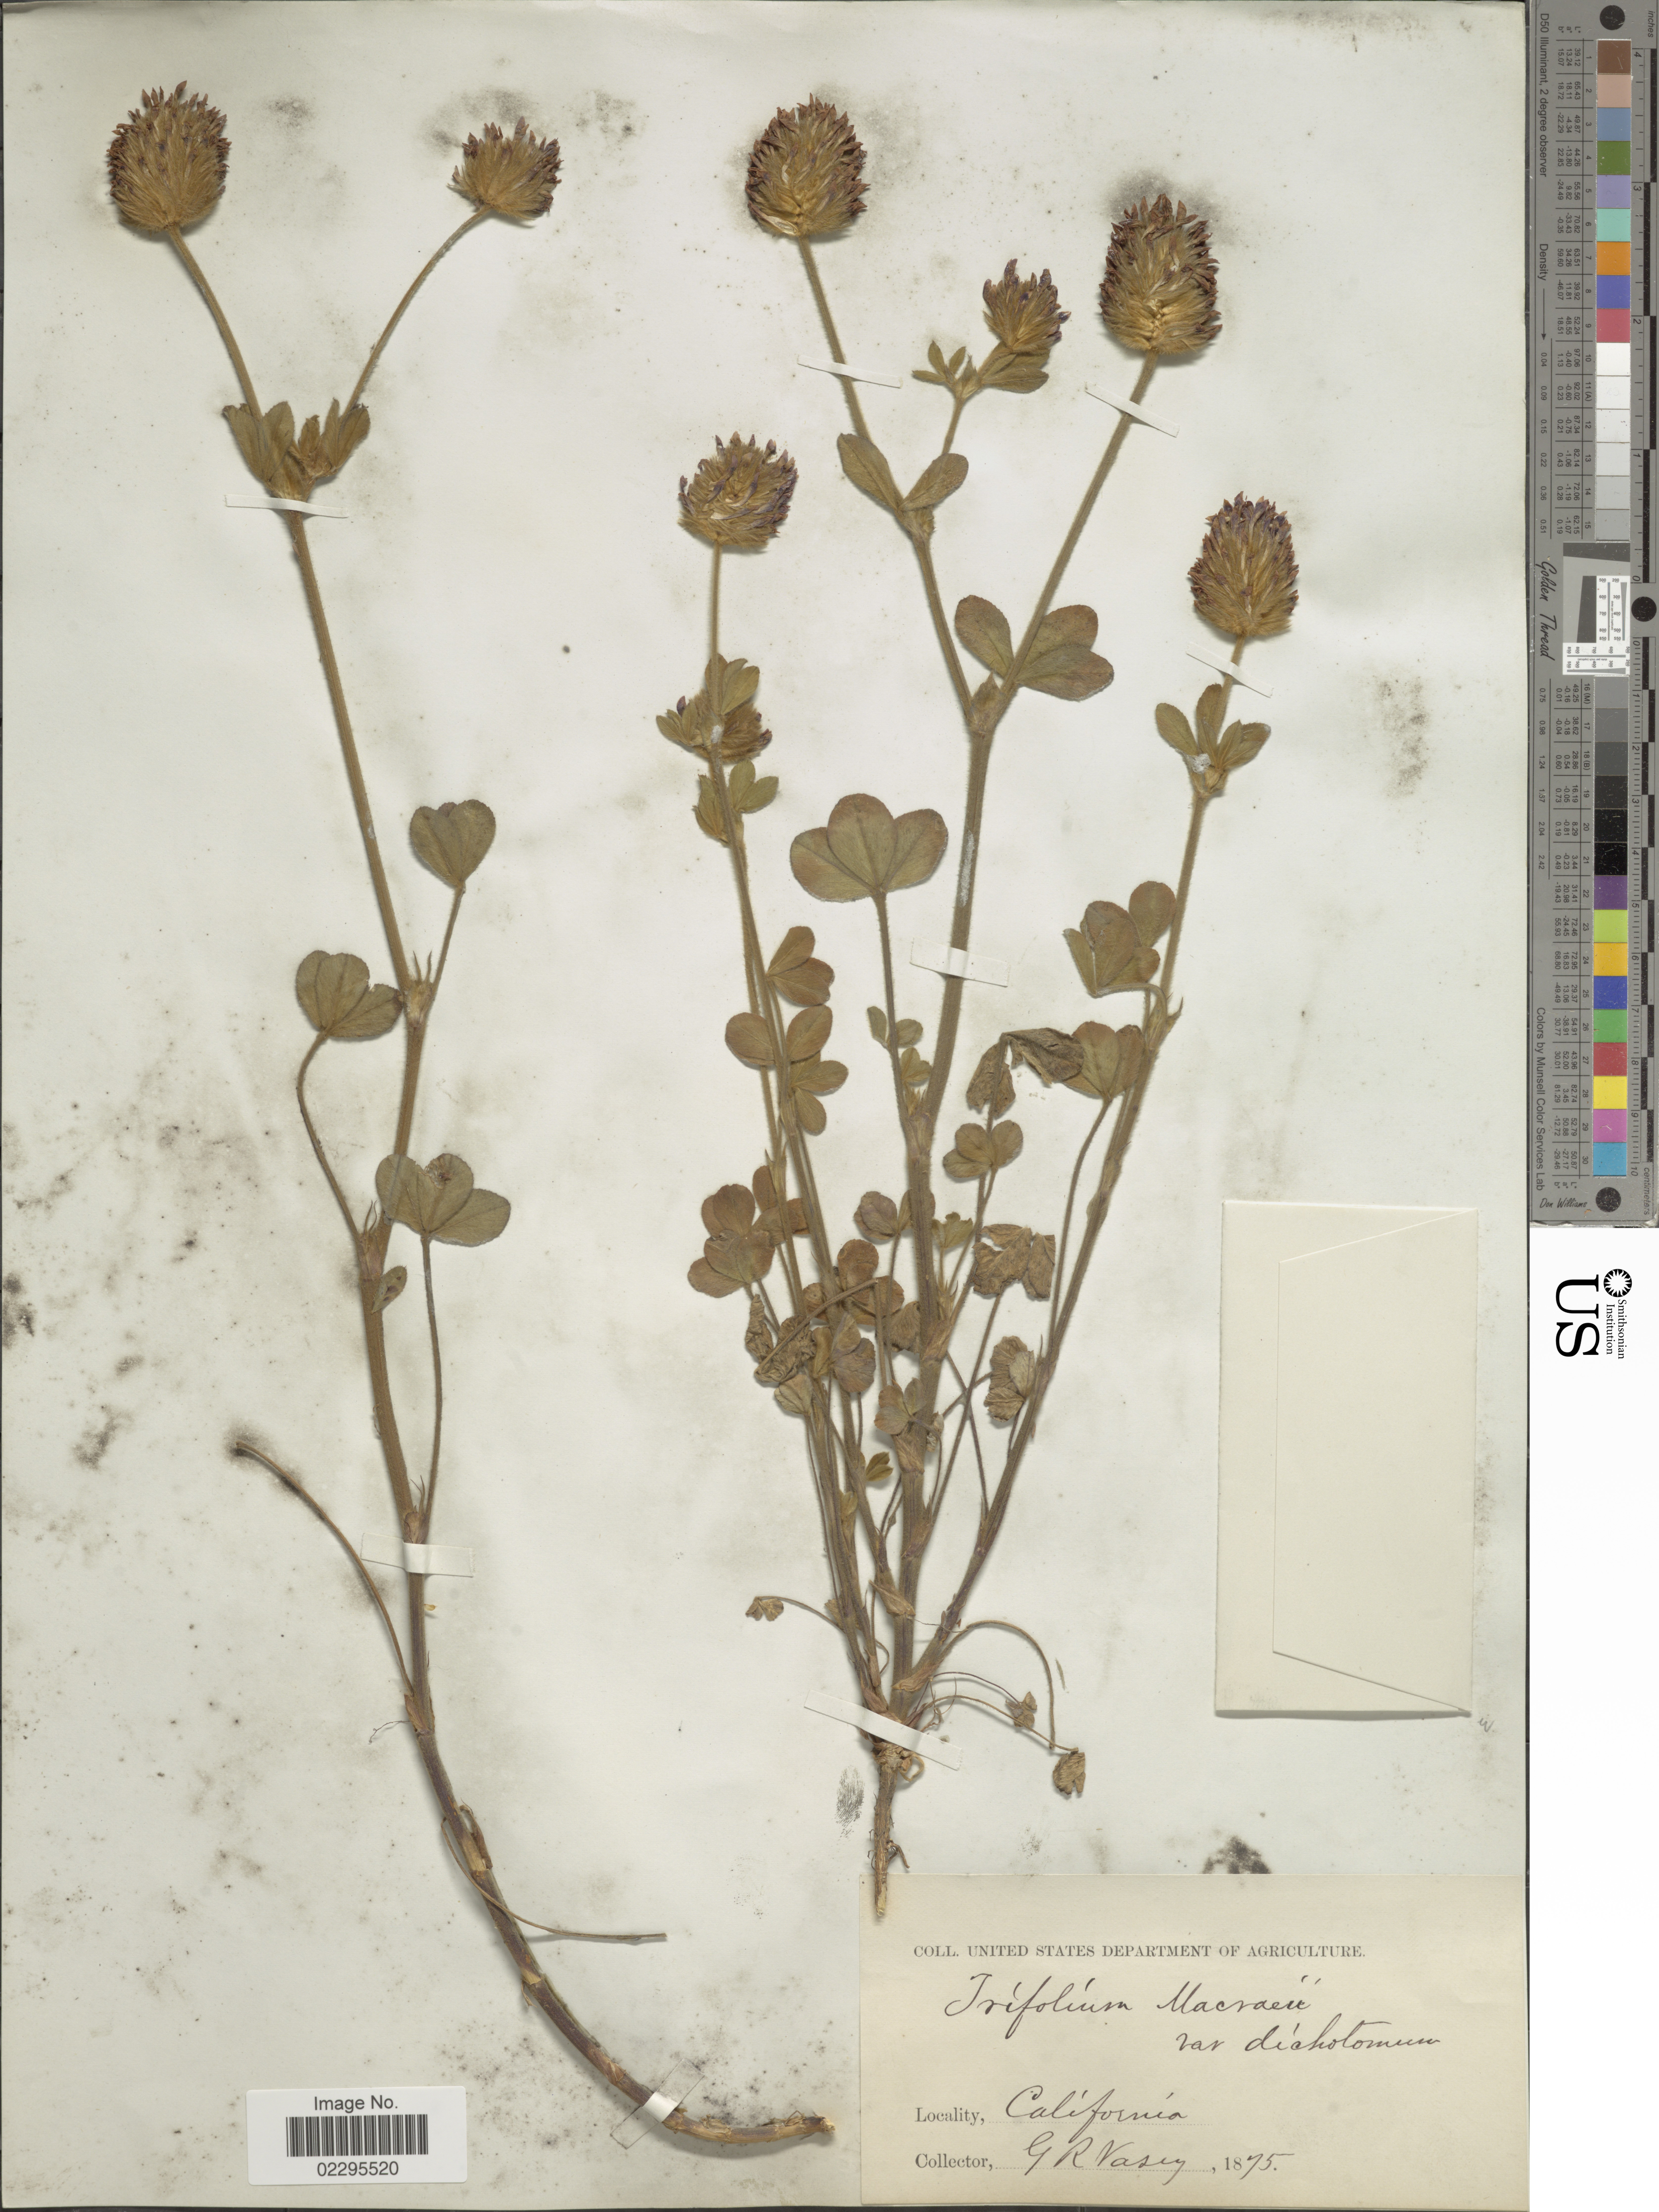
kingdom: Plantae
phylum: Tracheophyta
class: Magnoliopsida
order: Fabales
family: Fabaceae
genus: Trifolium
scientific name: Trifolium amoenum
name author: Greene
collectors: G. R. Vasey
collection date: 1875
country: United States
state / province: California